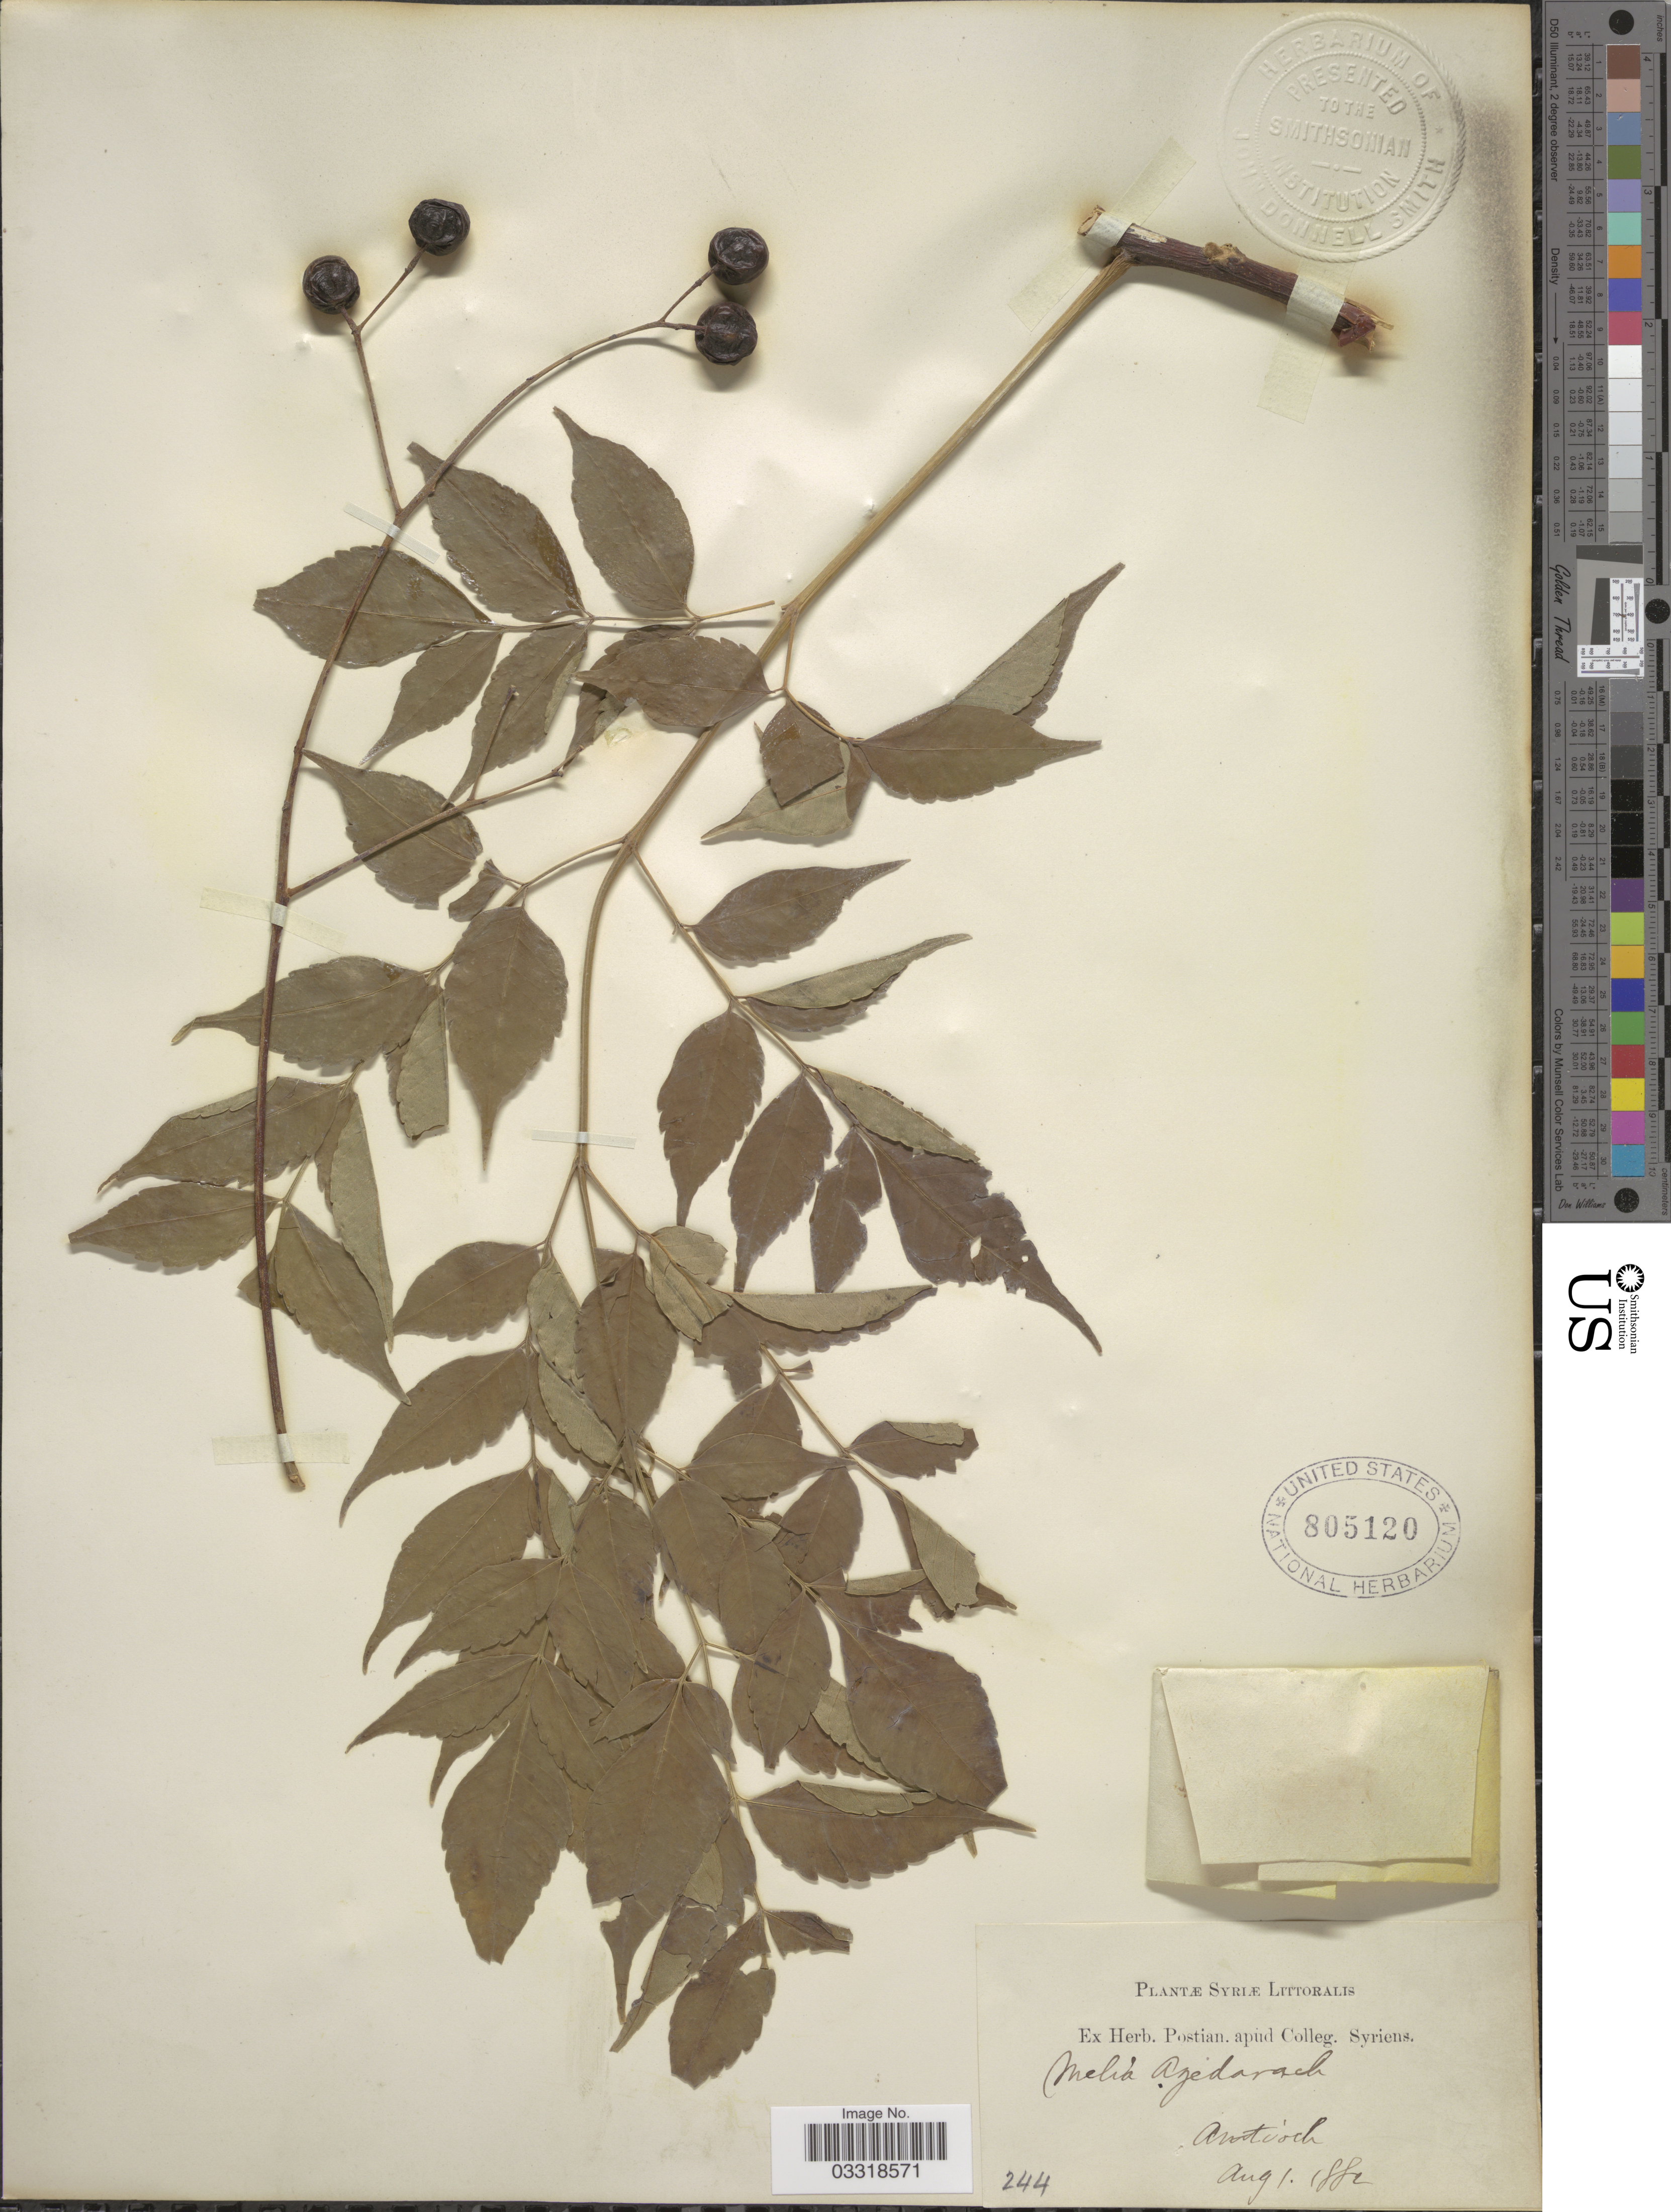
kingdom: Plantae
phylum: Tracheophyta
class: Magnoliopsida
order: Sapindales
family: Meliaceae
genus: Melia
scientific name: Melia azedarach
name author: L.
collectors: ex herb. Postian. apud Colleg. Syriens. Protest. USE "Fannie P. A. Shepard" (10308853) AS PRIMARY COLLECTOR INSTEAD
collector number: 244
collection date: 1882-08-01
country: Syria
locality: Antioch.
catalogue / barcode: US 805120